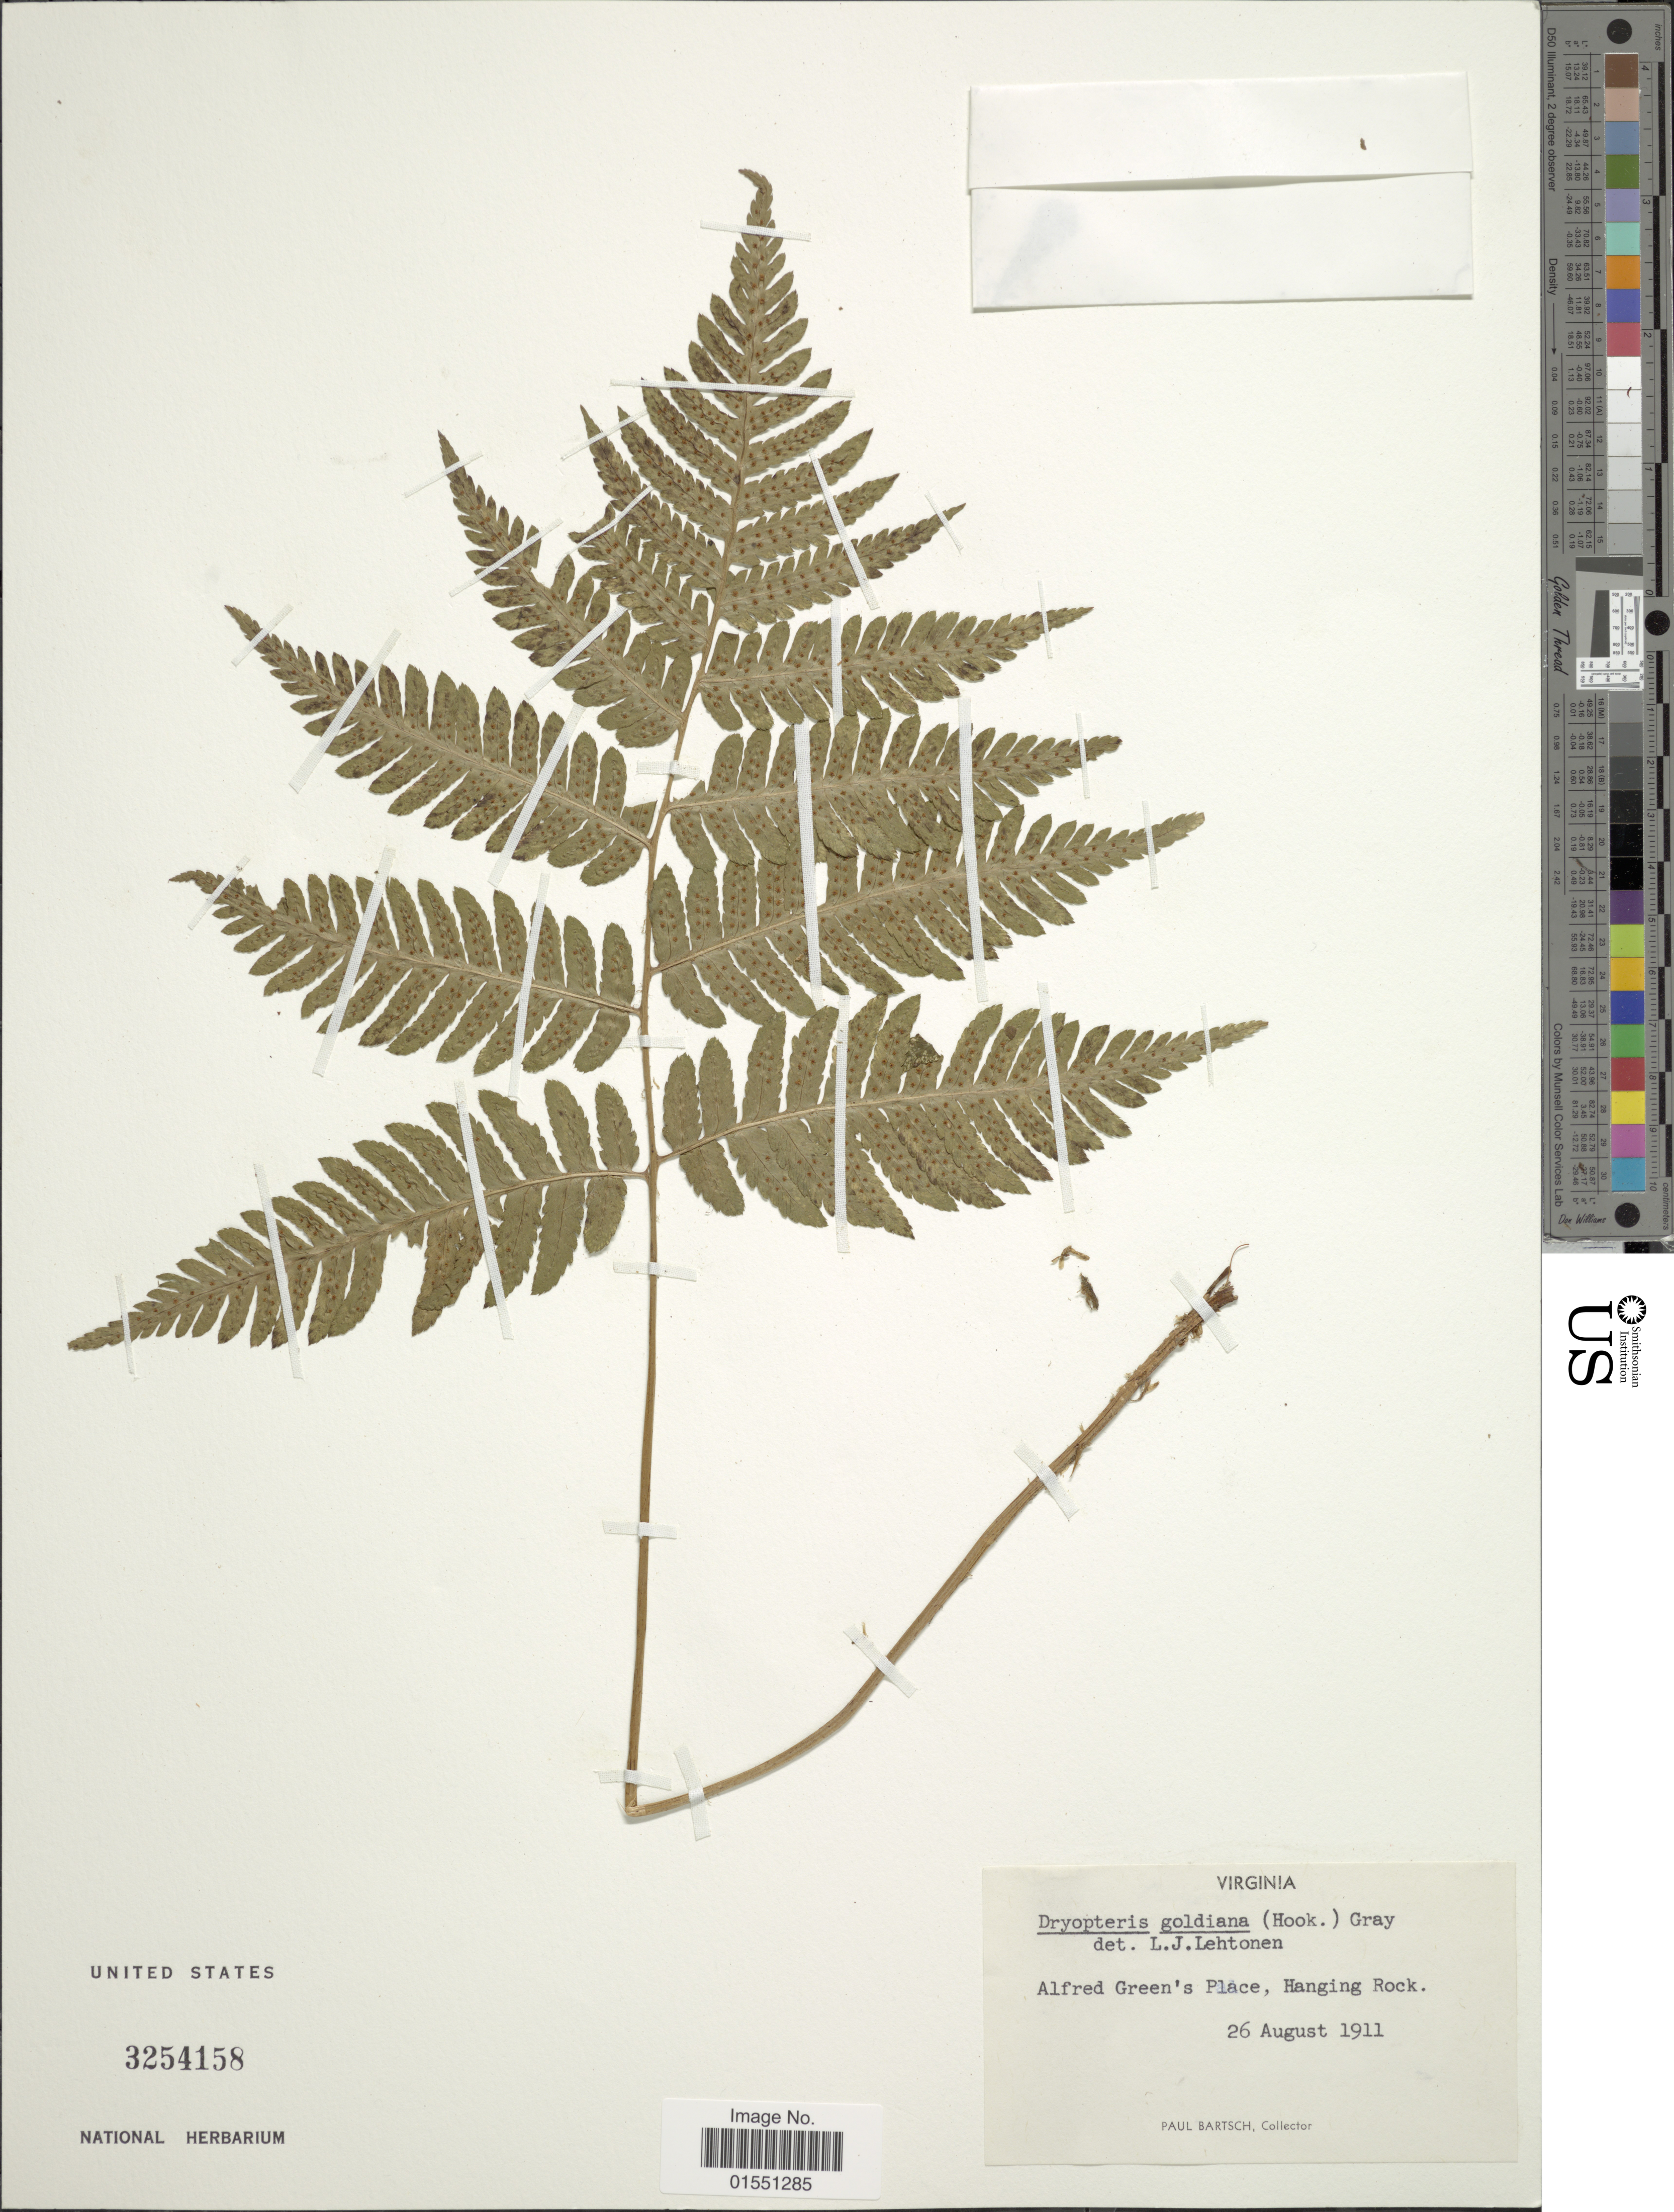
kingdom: Plantae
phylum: Tracheophyta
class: Polypodiopsida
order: Polypodiales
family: Dryopteridaceae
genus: Dryopteris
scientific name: Dryopteris goldiana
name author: (Hook. ex Goldie) A. Gray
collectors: P. Bartsch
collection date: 1911-08-26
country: United States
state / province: Virginia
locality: Alfred Green's Place, Hanging Rock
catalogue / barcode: US 3254158